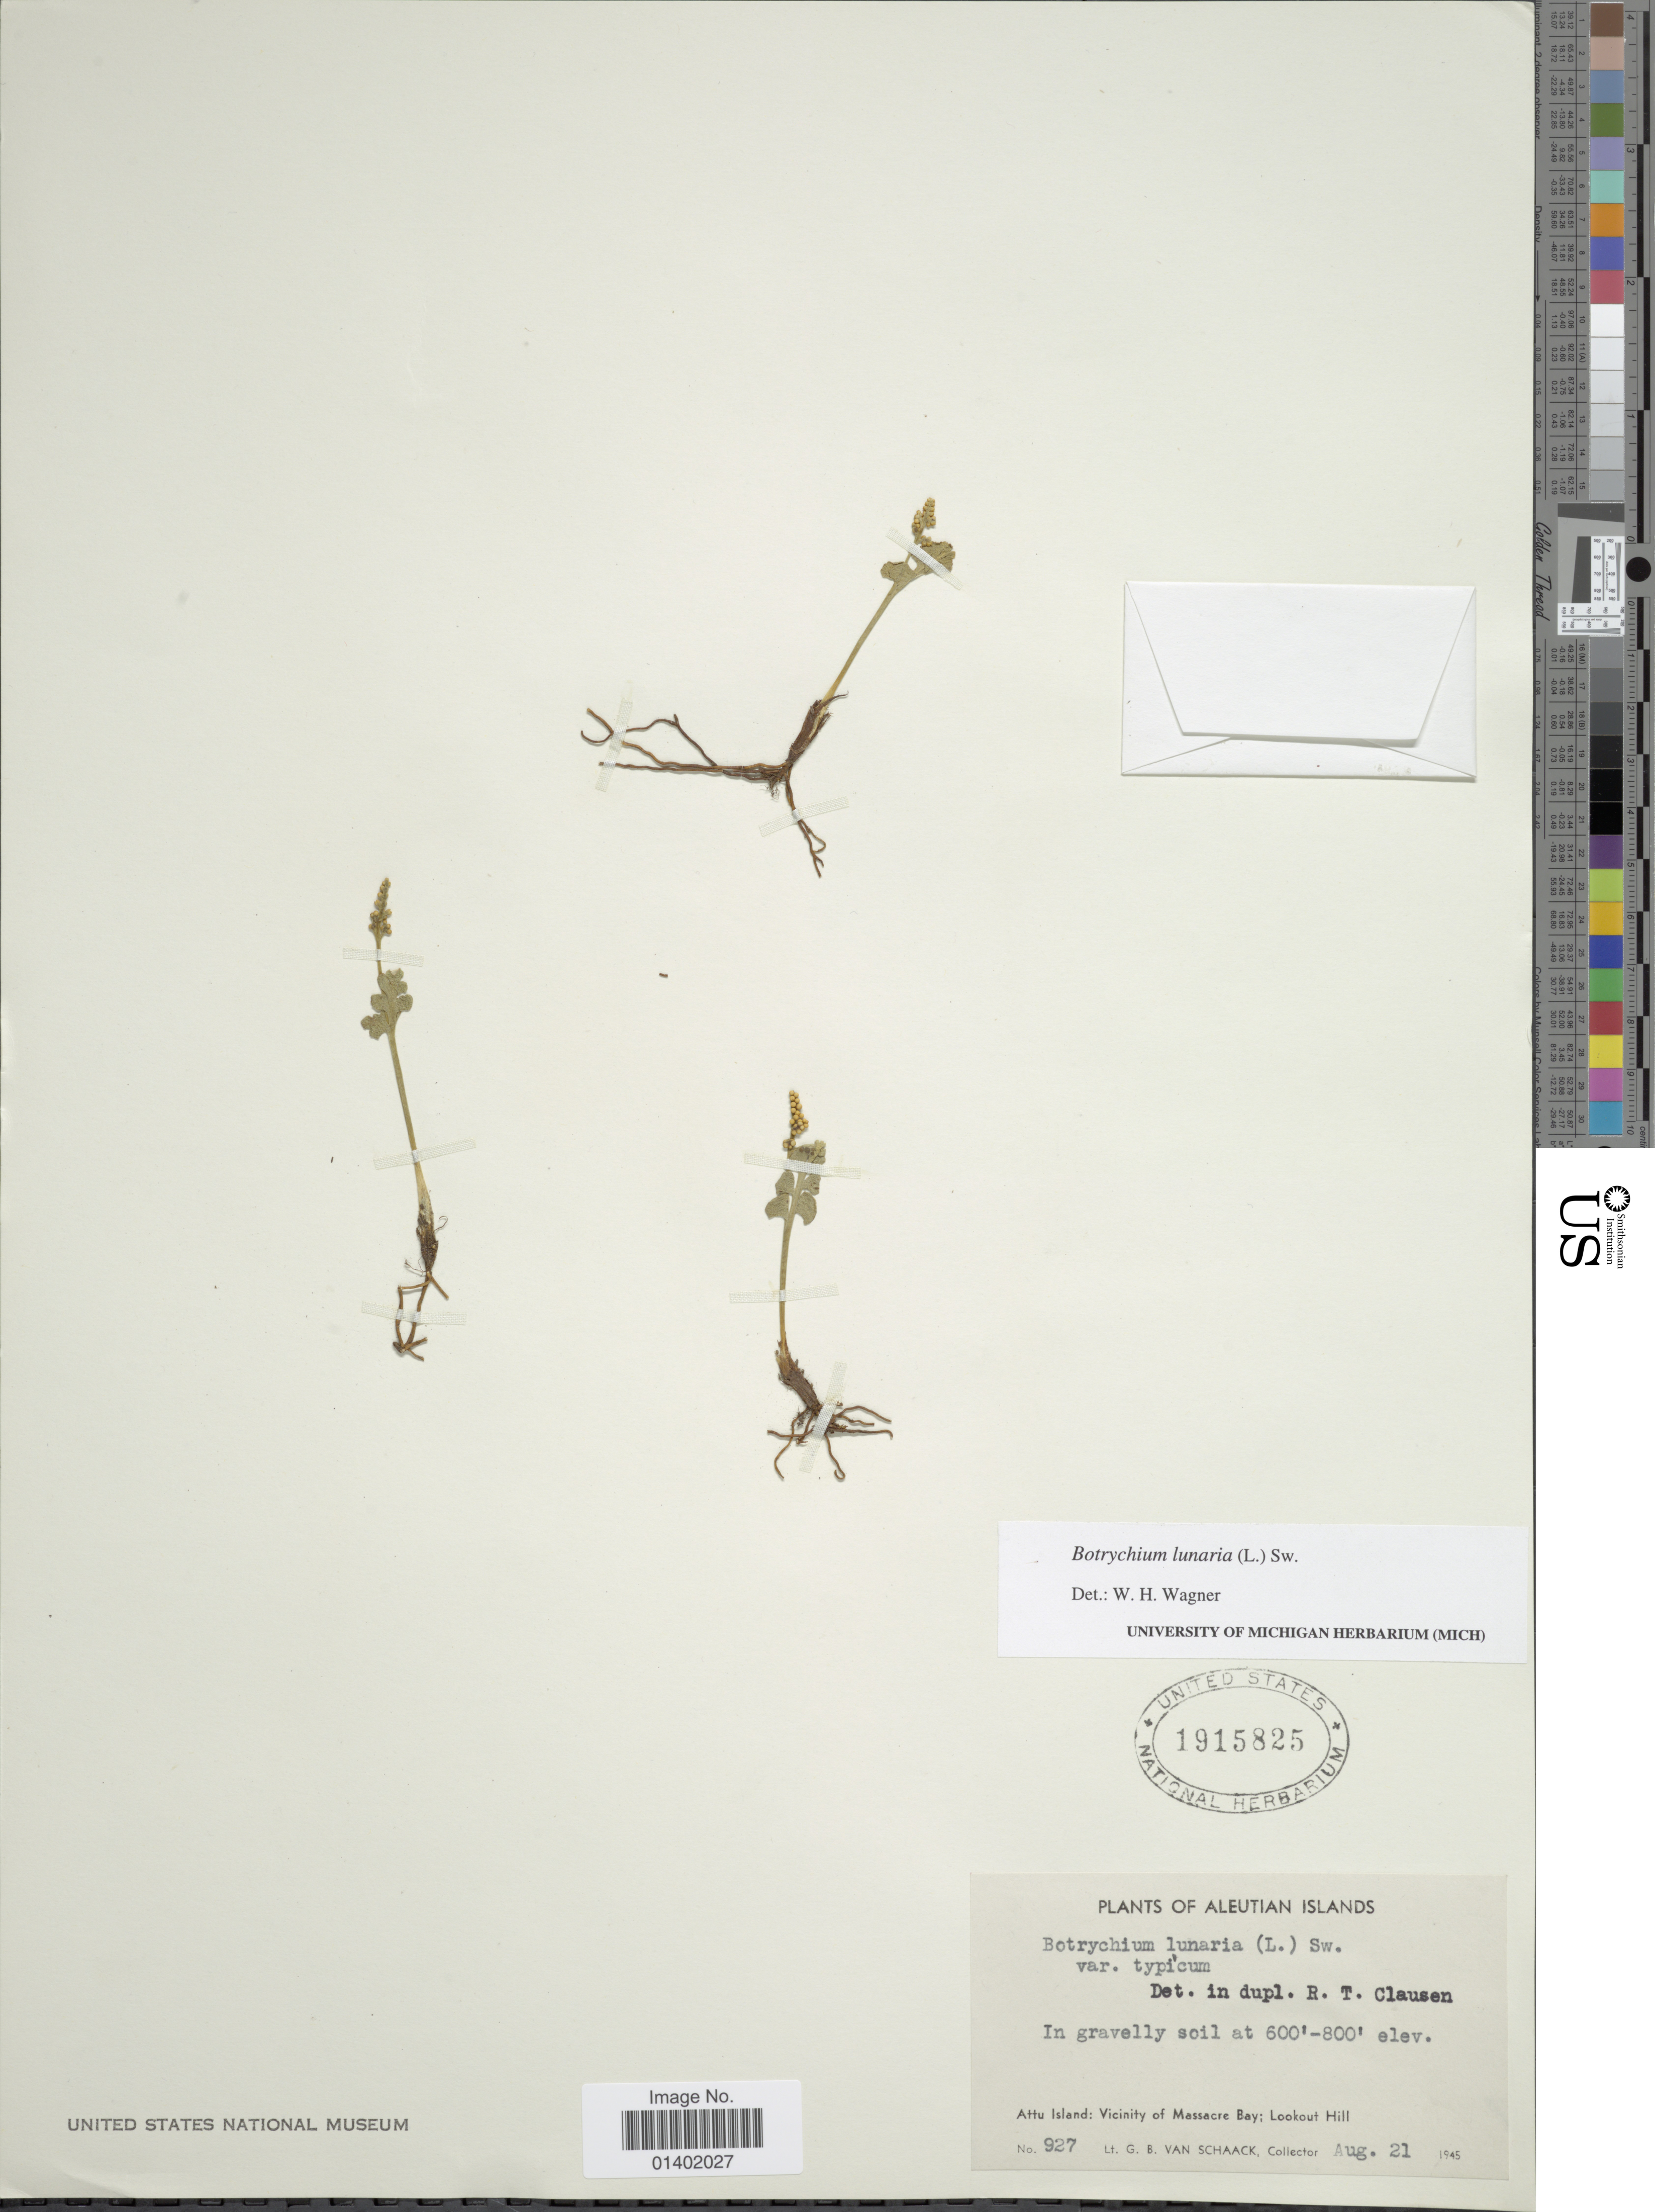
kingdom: Plantae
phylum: Tracheophyta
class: Polypodiopsida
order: Ophioglossales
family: Ophioglossaceae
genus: Botrychium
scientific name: Botrychium lunaria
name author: (L.) Sw.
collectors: G. Van Schaak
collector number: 927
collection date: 1945-08-21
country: United States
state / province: Alaska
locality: Attu Island: Vicinity of Massacre Bay; Lookout Hill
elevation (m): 183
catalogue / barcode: US 1915825